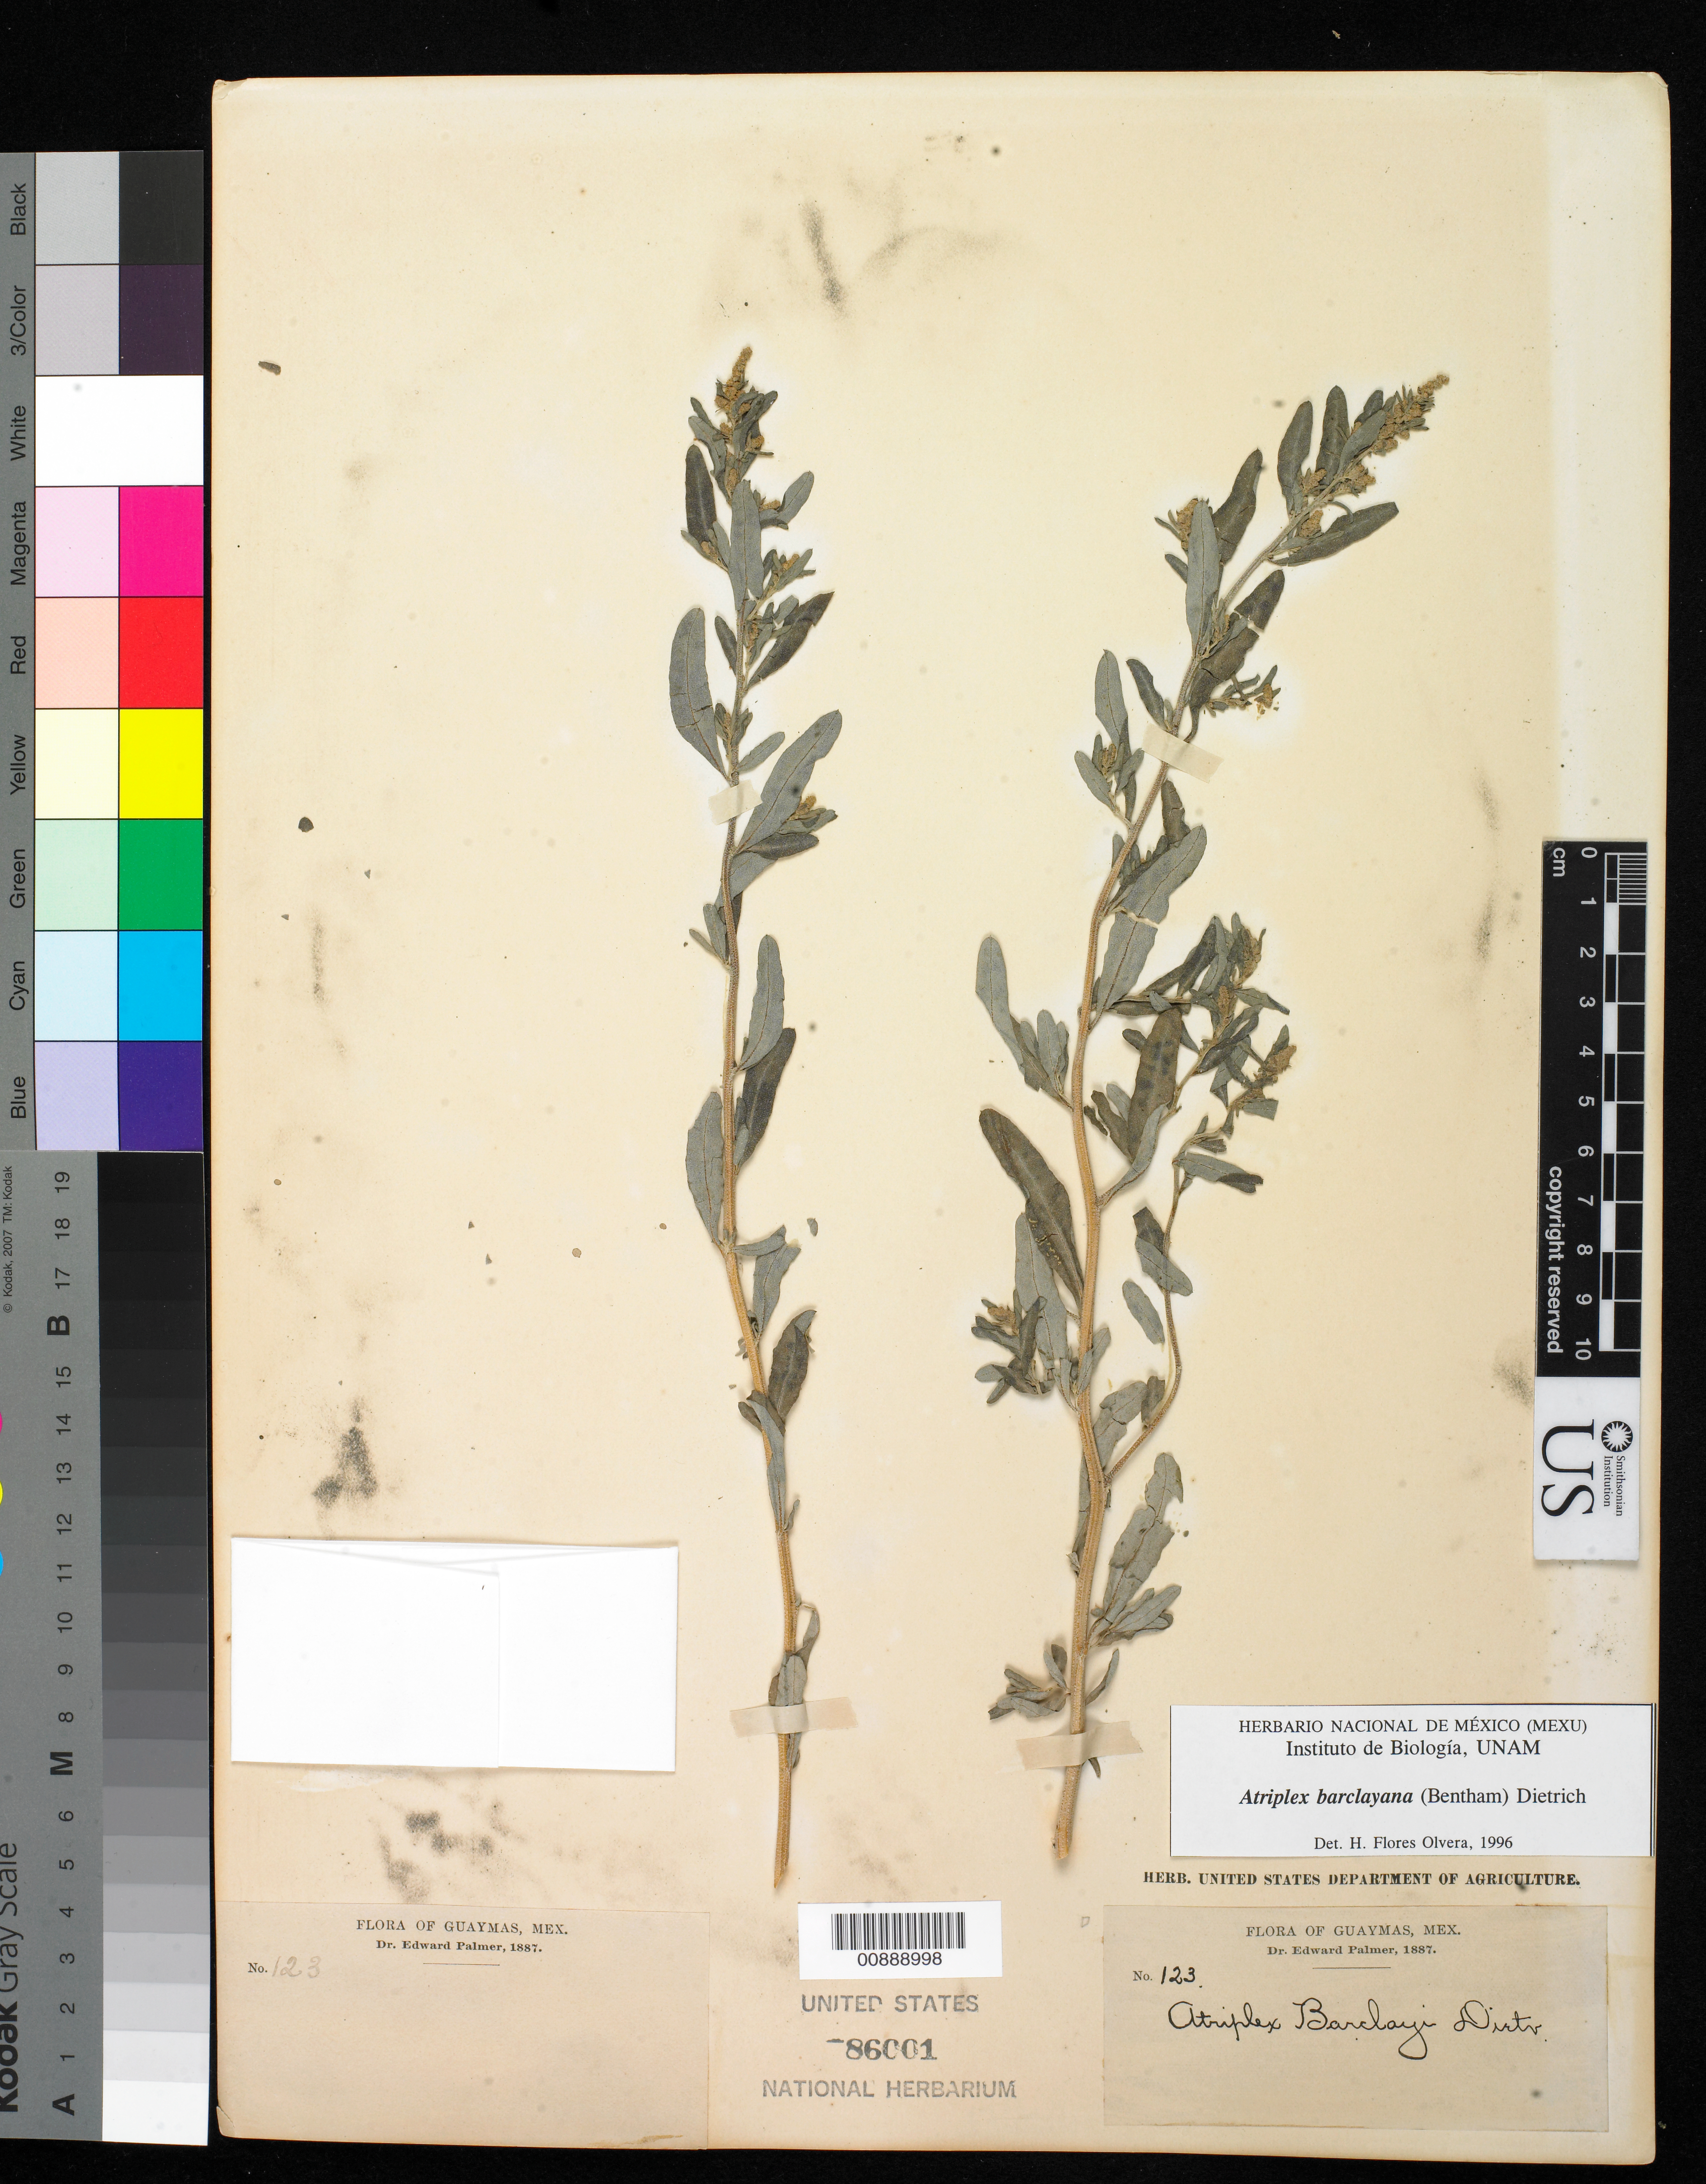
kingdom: Plantae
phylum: Tracheophyta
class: Magnoliopsida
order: Caryophyllales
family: Amaranthaceae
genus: Atriplex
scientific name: Atriplex barclayana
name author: (Benth.) D. Dietr.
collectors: E. Palmer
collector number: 123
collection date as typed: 1887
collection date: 1887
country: Mexico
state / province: Sonora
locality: Guaymas, Sonora.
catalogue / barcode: US 86001